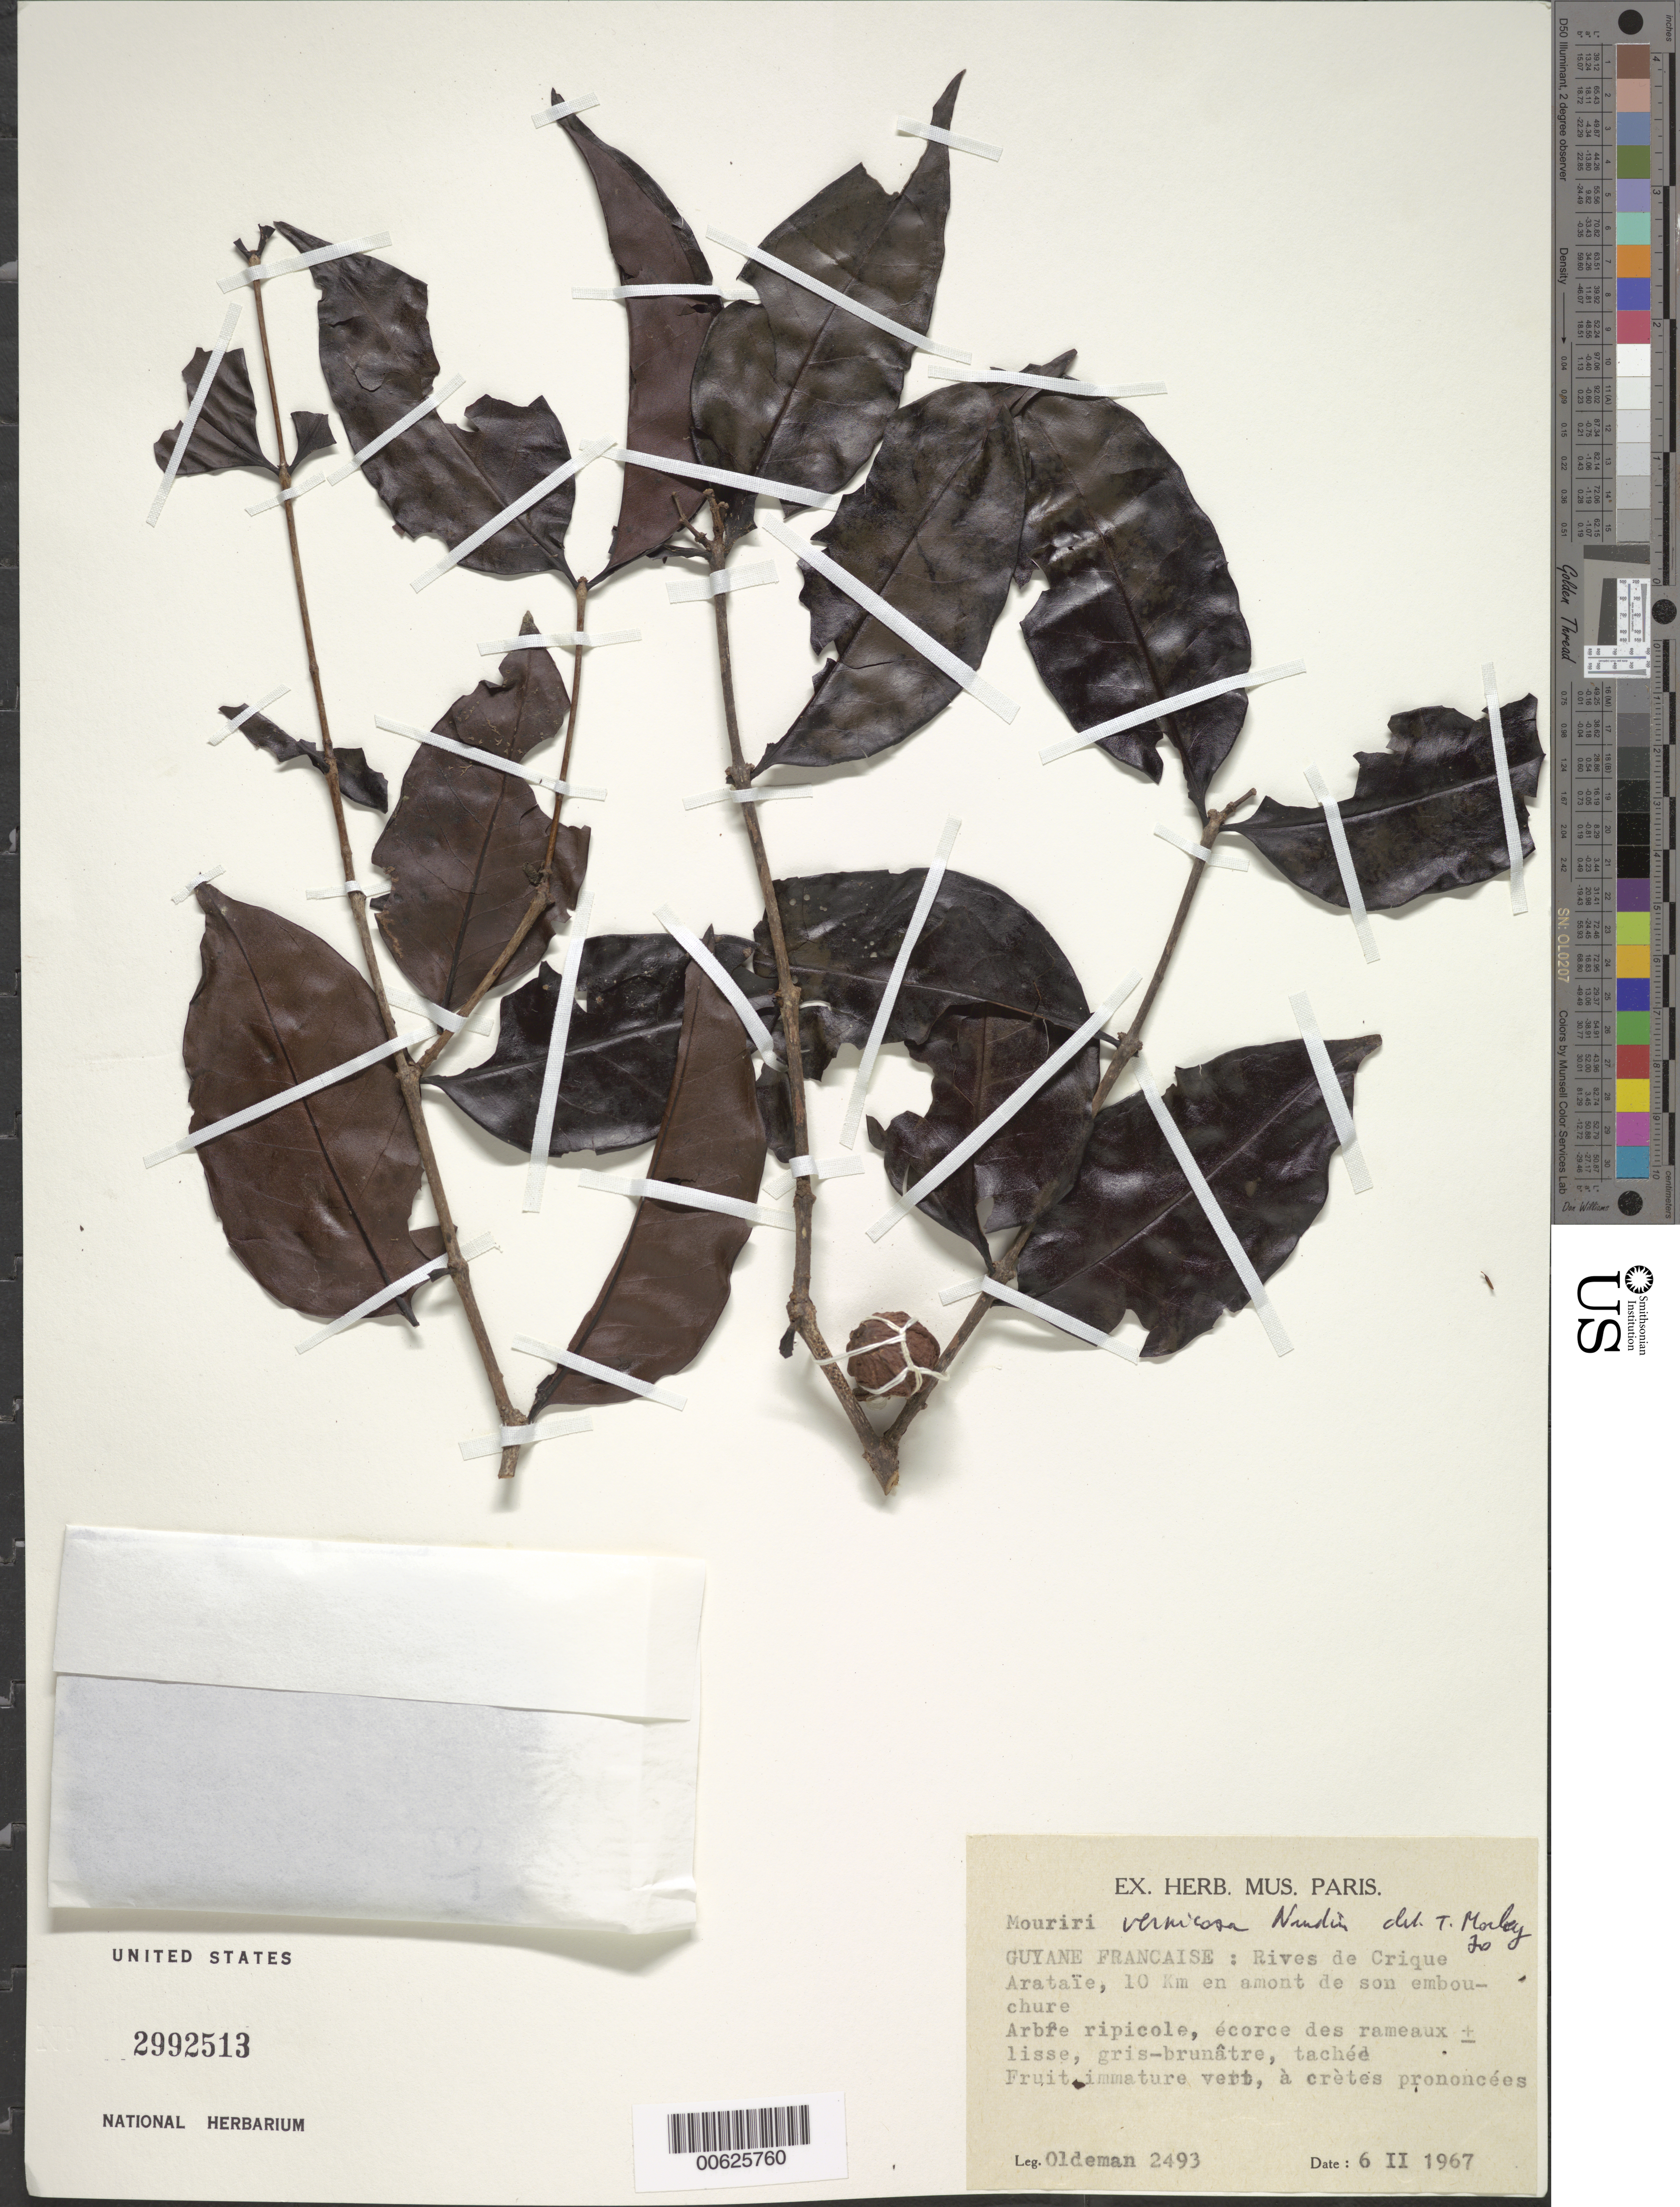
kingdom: Plantae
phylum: Tracheophyta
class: Magnoliopsida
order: Myrtales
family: Melastomataceae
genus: Mouriri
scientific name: Mouriri vernicosa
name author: Naudin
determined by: Morley, T.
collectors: R. Oldeman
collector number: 2493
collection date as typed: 6-Feb-67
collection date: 1967-02-06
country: French Guiana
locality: Crique Arataye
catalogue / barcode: US 2992513